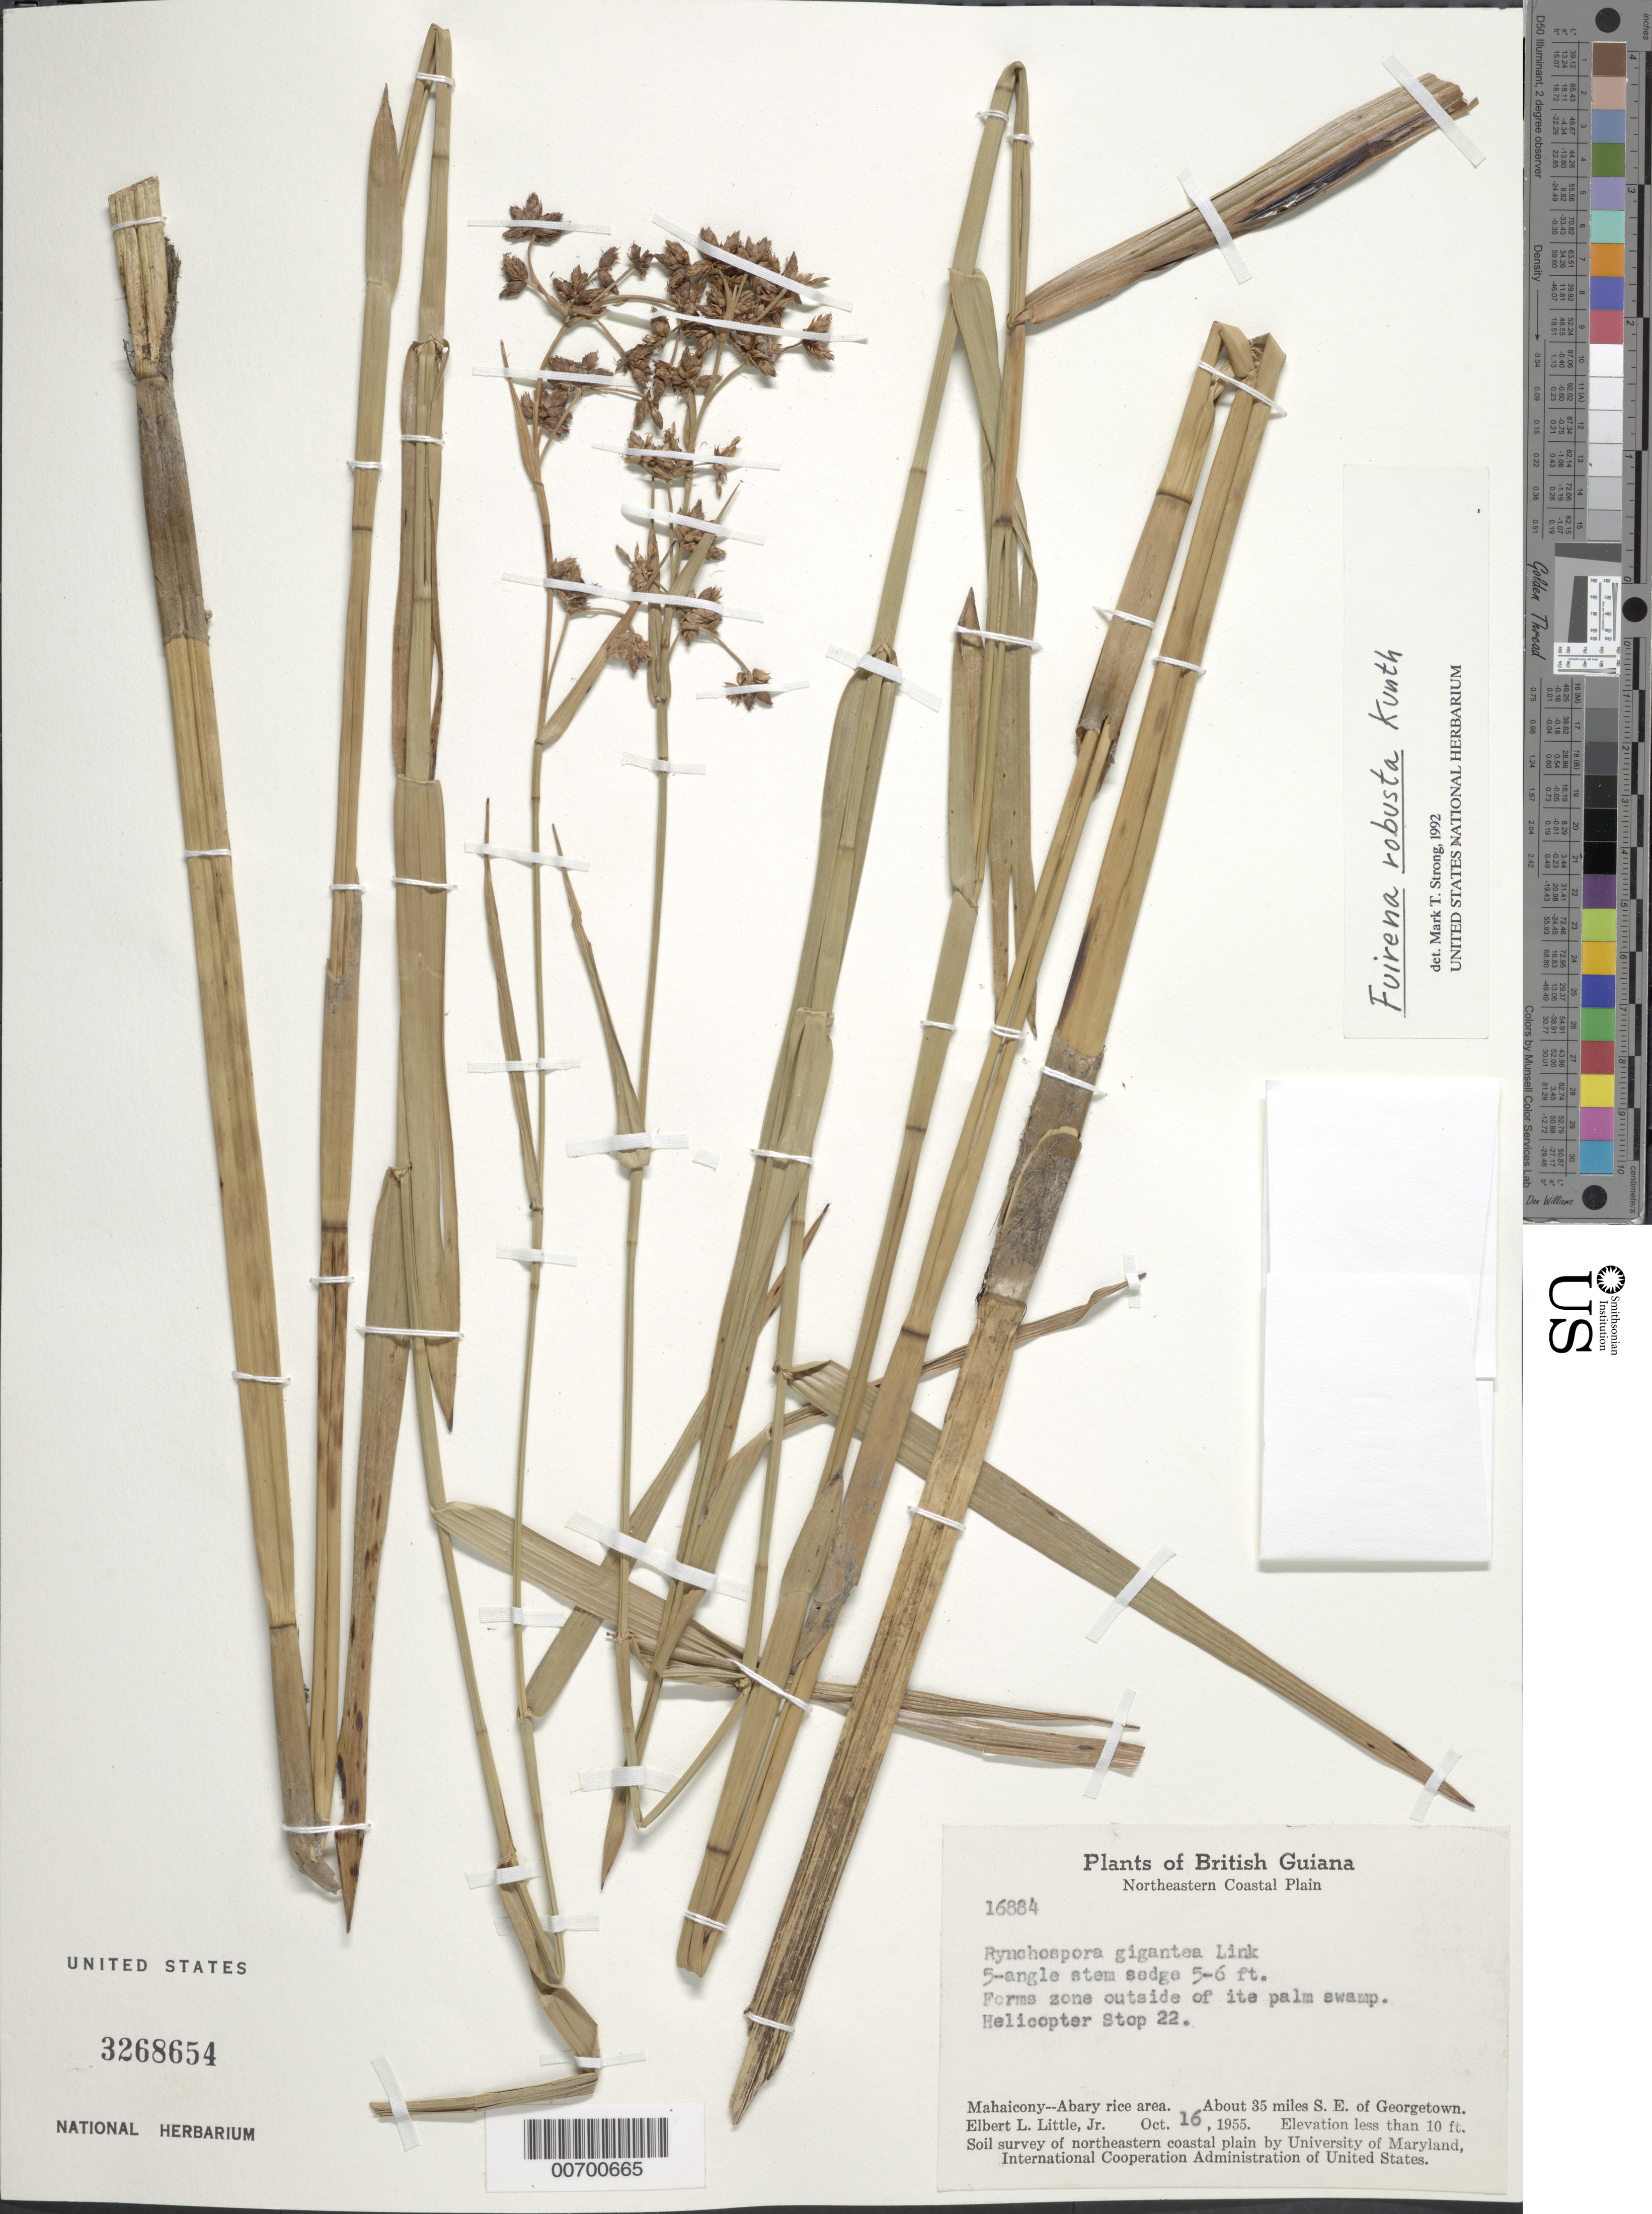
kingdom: Plantae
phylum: Tracheophyta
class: Liliopsida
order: Poales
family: Cyperaceae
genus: Fuirena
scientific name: Fuirena robusta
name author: Kunth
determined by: Strong, M. T., (US), Smithsonian Institution - National Museum of Natural History (UNITED STATES)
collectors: E. L. Little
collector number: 16884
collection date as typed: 16-Oct-55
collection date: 1955-10-16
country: Guyana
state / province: Mahaica-Berbice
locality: Mahaicony-Abary rice area, E bank Demerara R., about 35 mi. SE of Georgetown, Helicopter stop 22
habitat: Ite palm swamp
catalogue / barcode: US 3268654